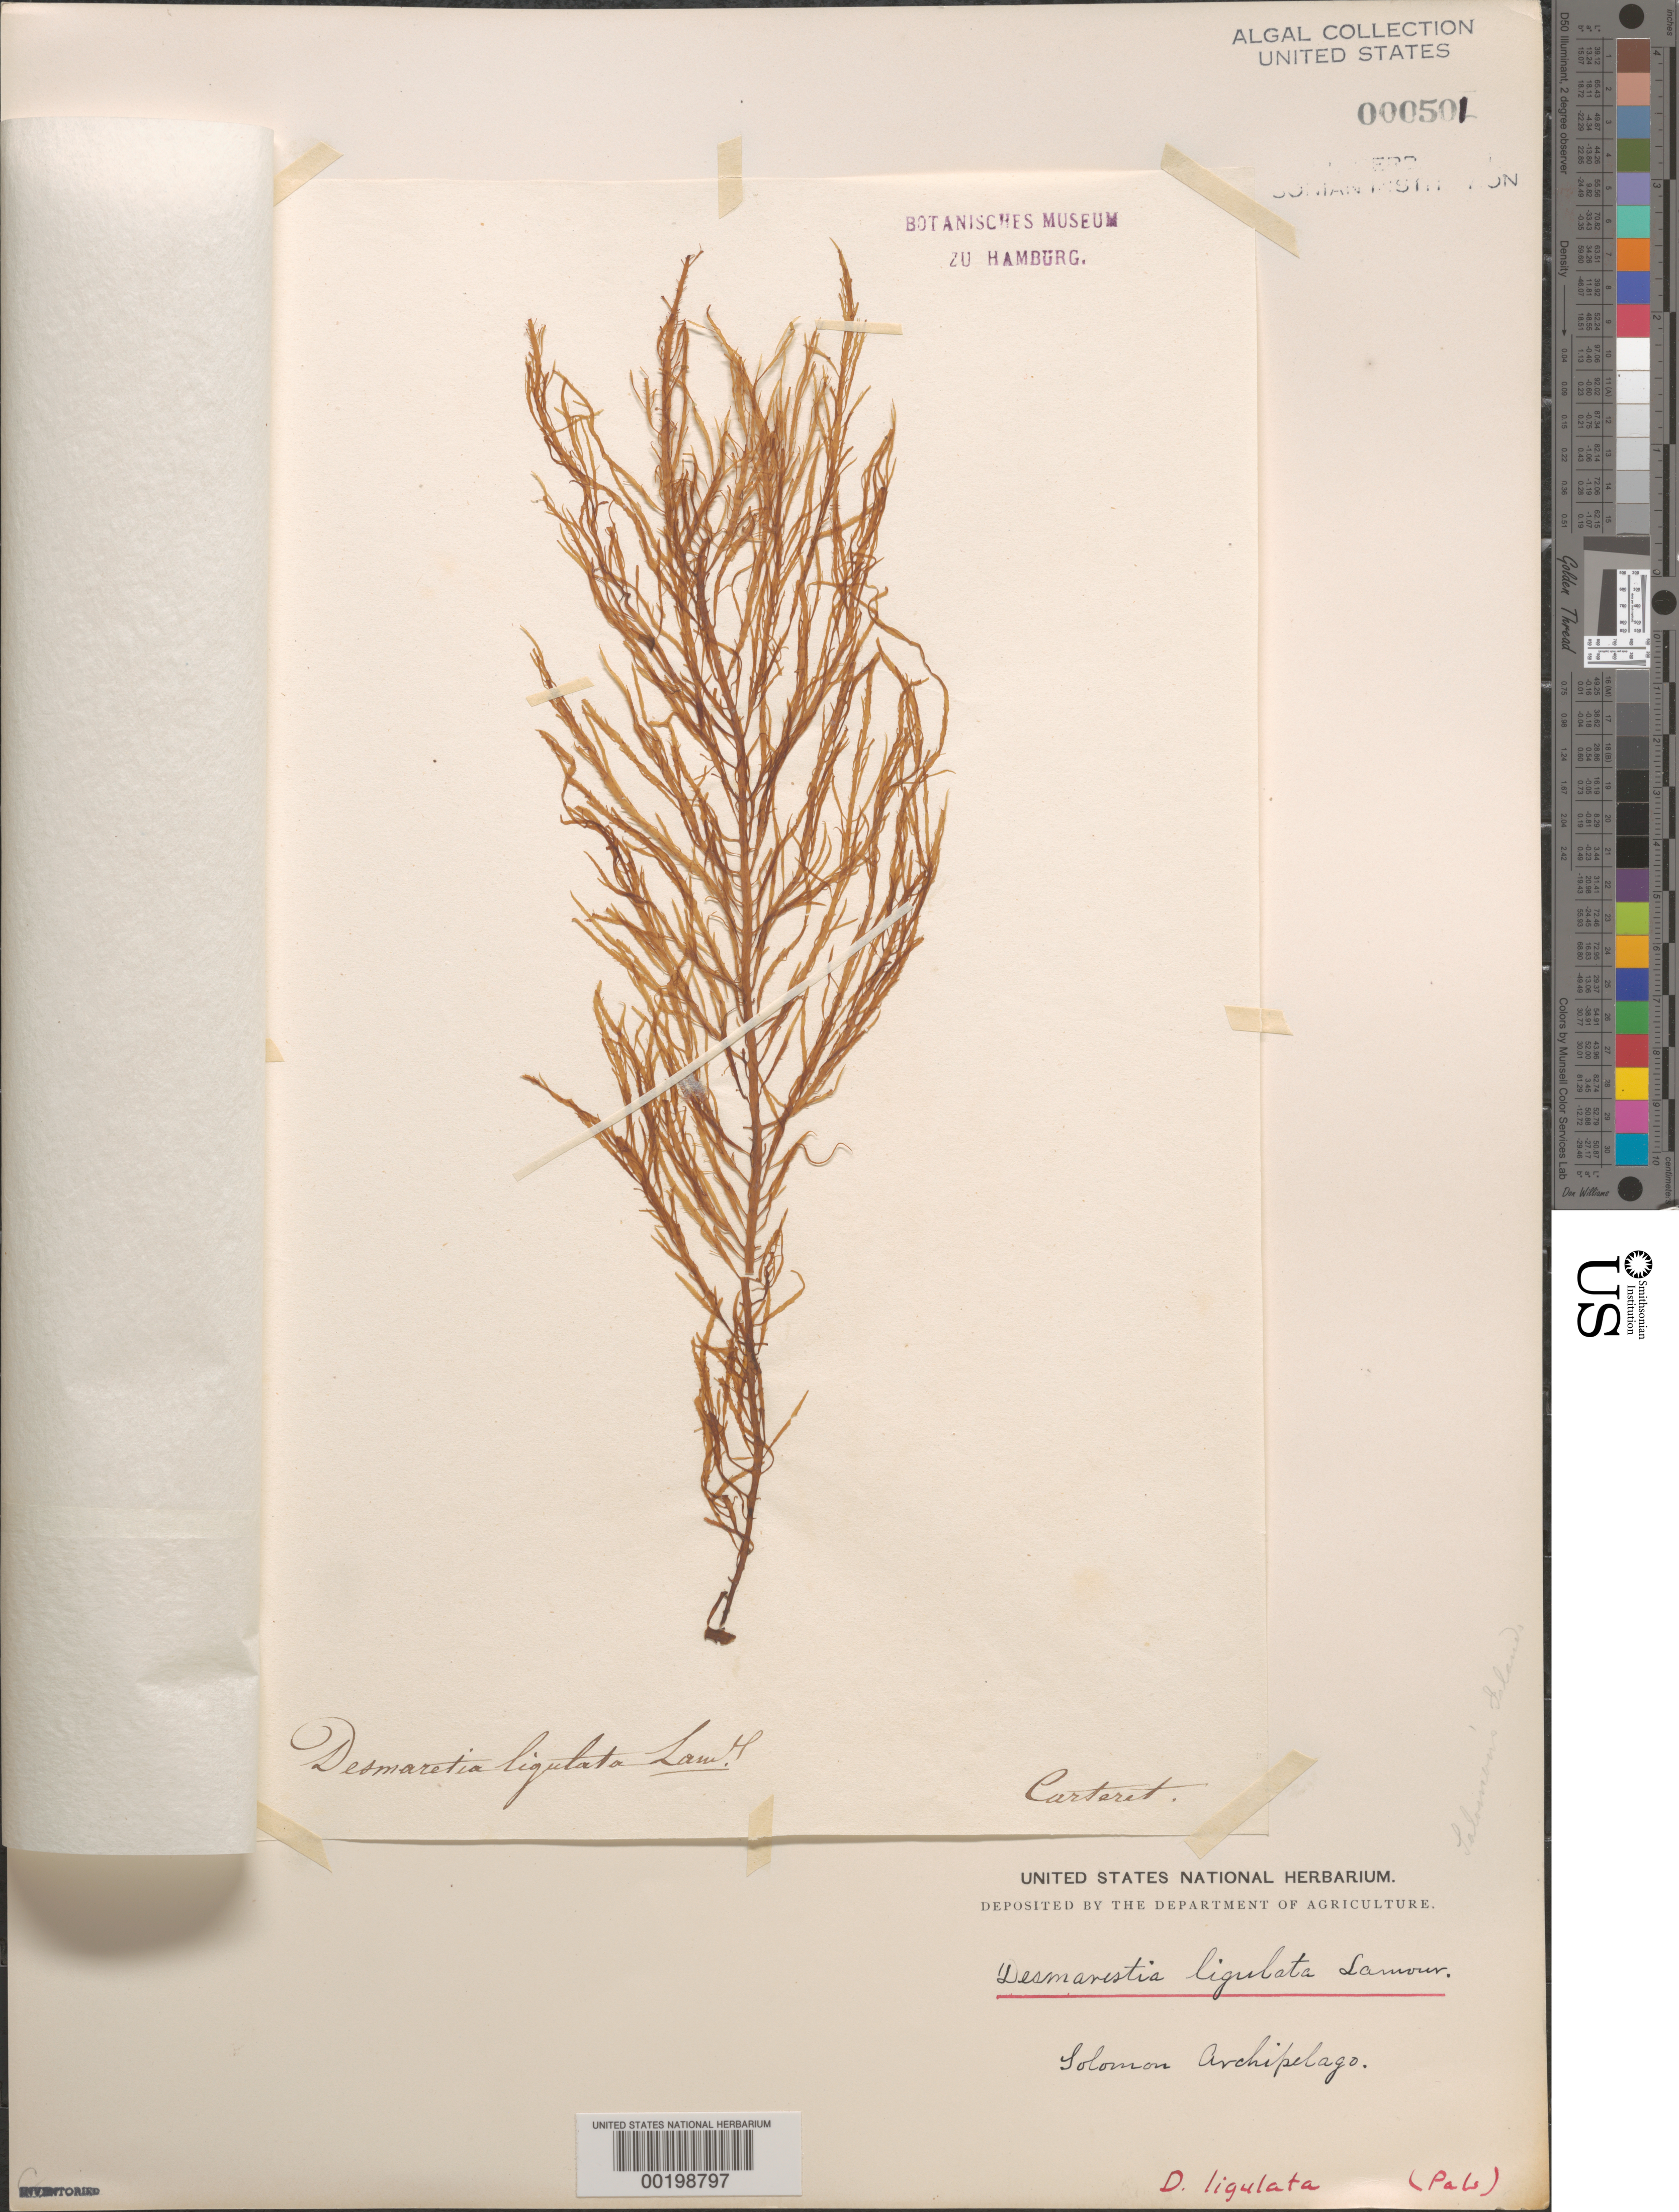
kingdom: Chromista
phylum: Ochrophyta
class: Phaeophyceae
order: Desmarestiales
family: Desmarestiaceae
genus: Desmarestia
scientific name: Desmarestia ligulata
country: Solomon Islands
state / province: Temotu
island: Nendö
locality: Carteret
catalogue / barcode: US 501